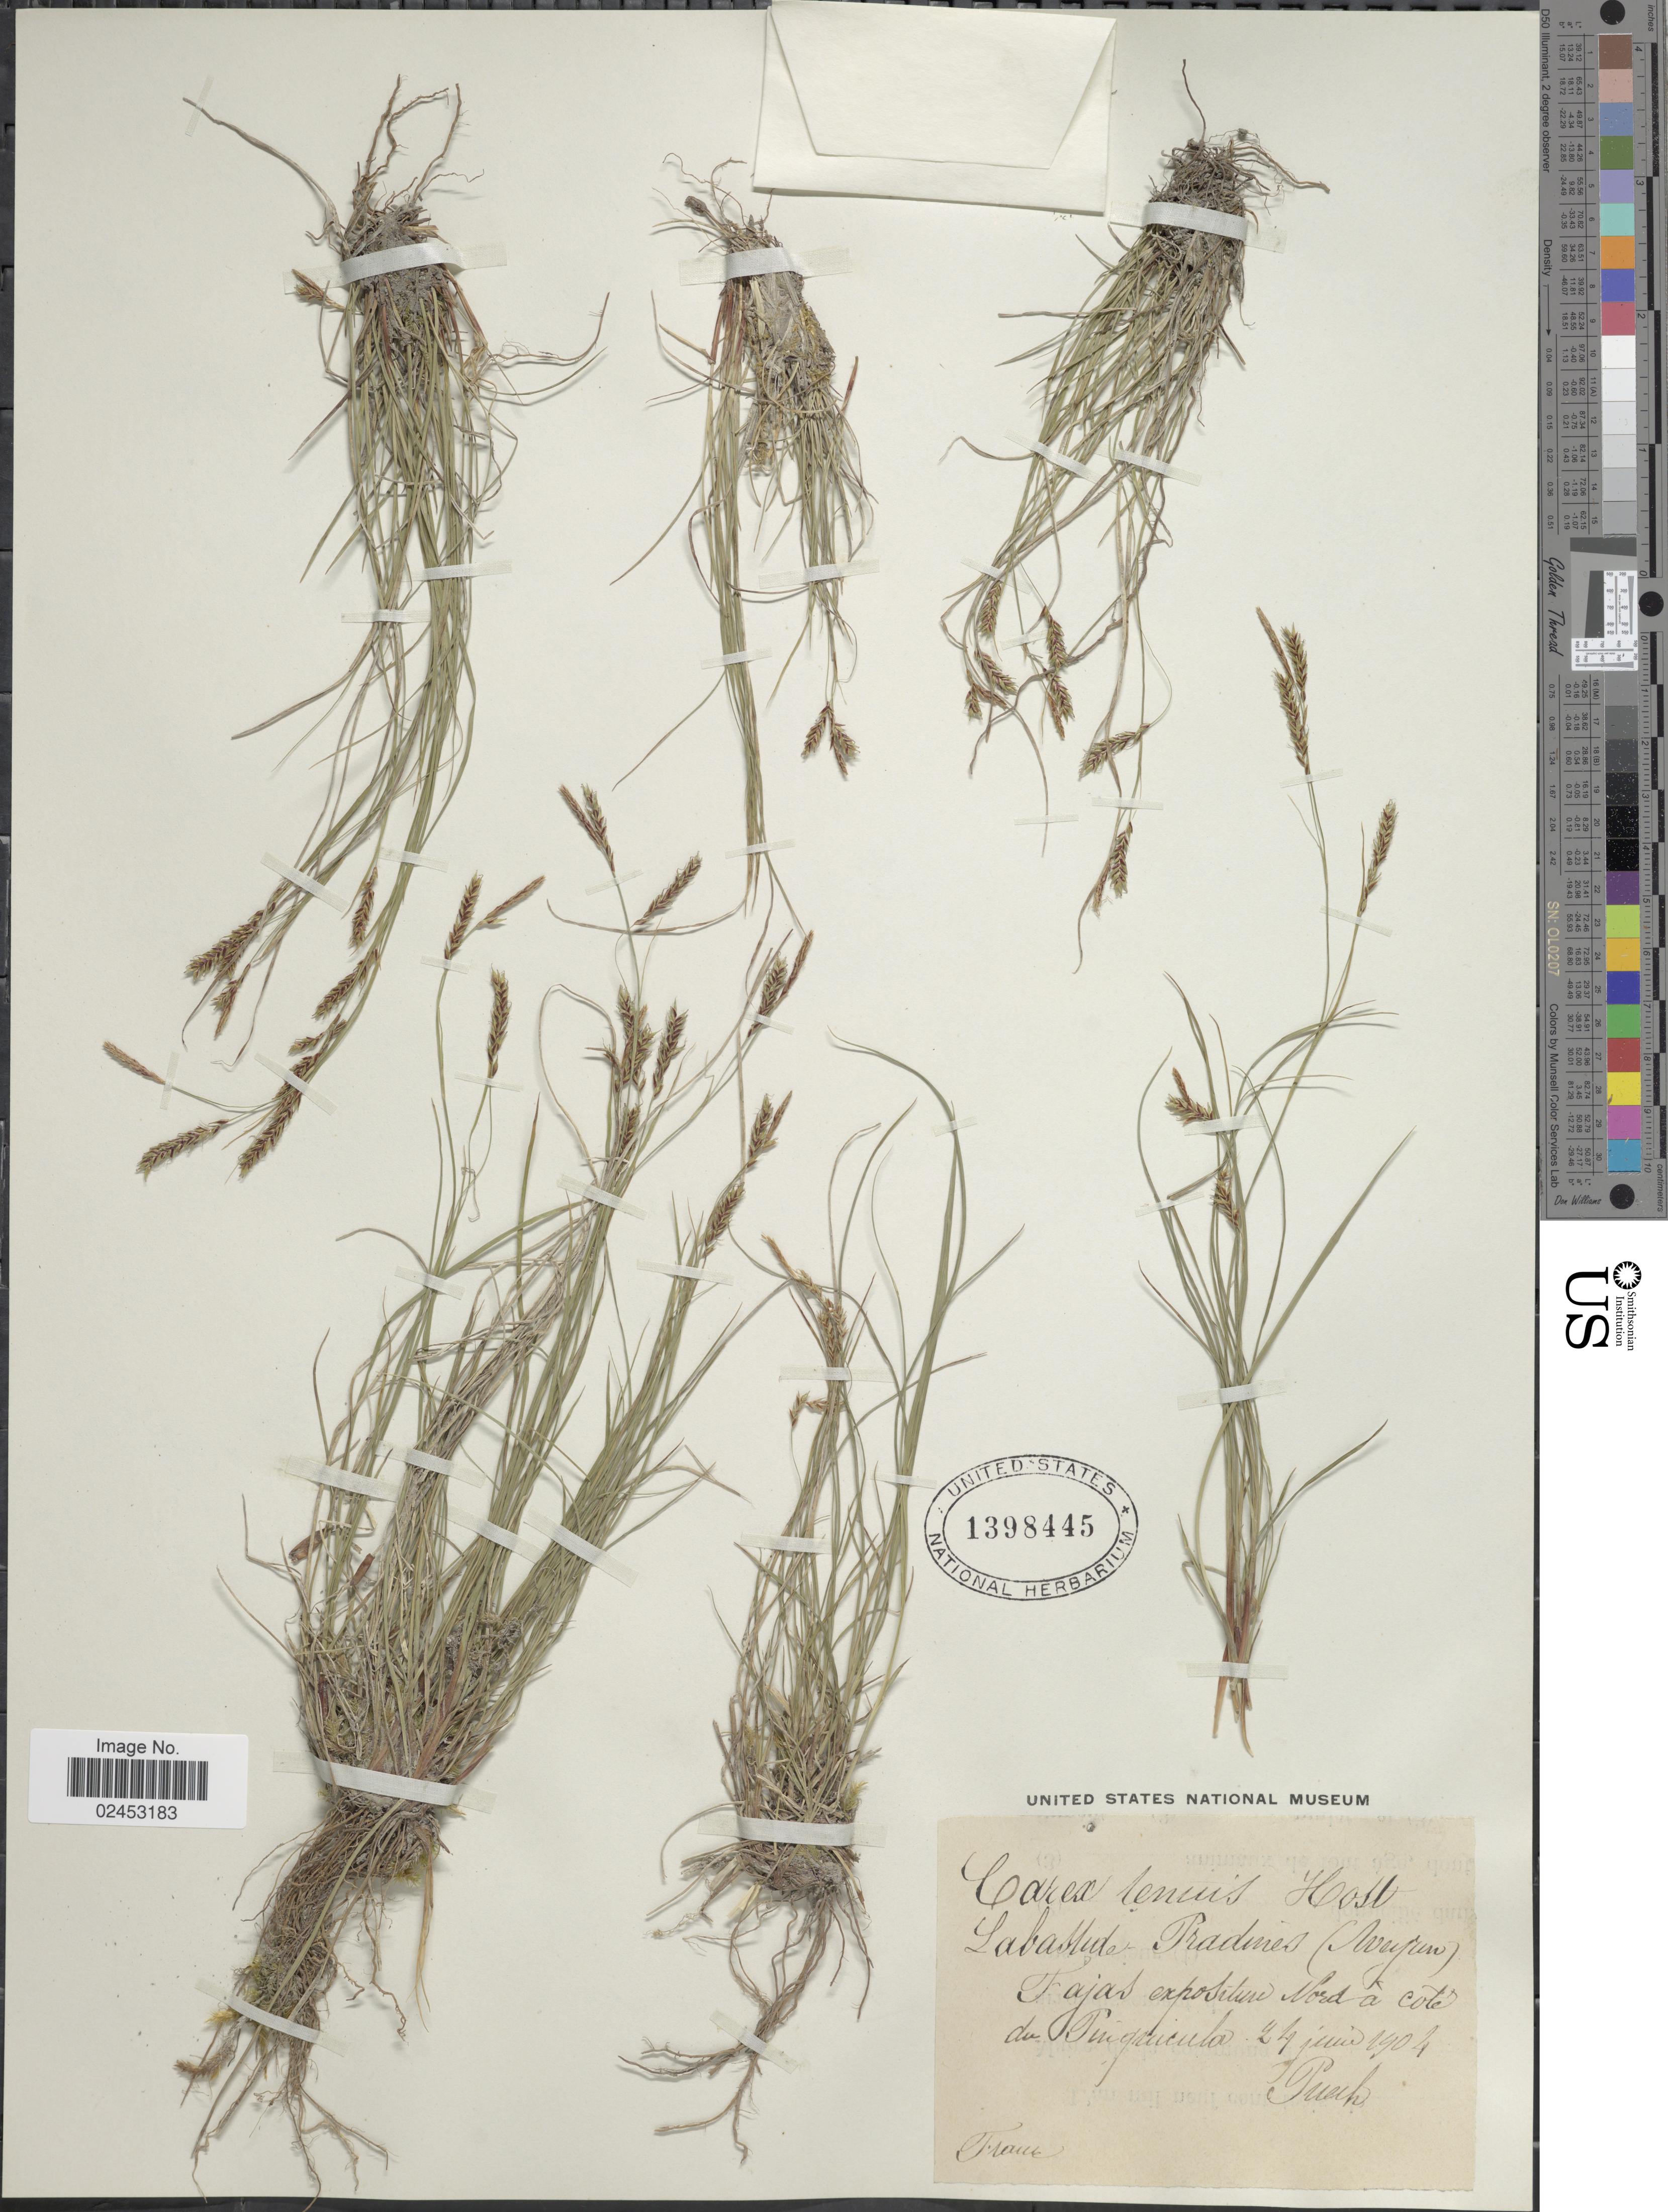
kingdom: Plantae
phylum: Tracheophyta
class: Liliopsida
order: Poales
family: Cyperaceae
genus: Carex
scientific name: Carex brachystachys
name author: Schrank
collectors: Puech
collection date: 1904-06-24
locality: Labasfude Pradines (Aveyren) Fajas expositure Nord a cote du Pinguicula.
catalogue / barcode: US 1398445